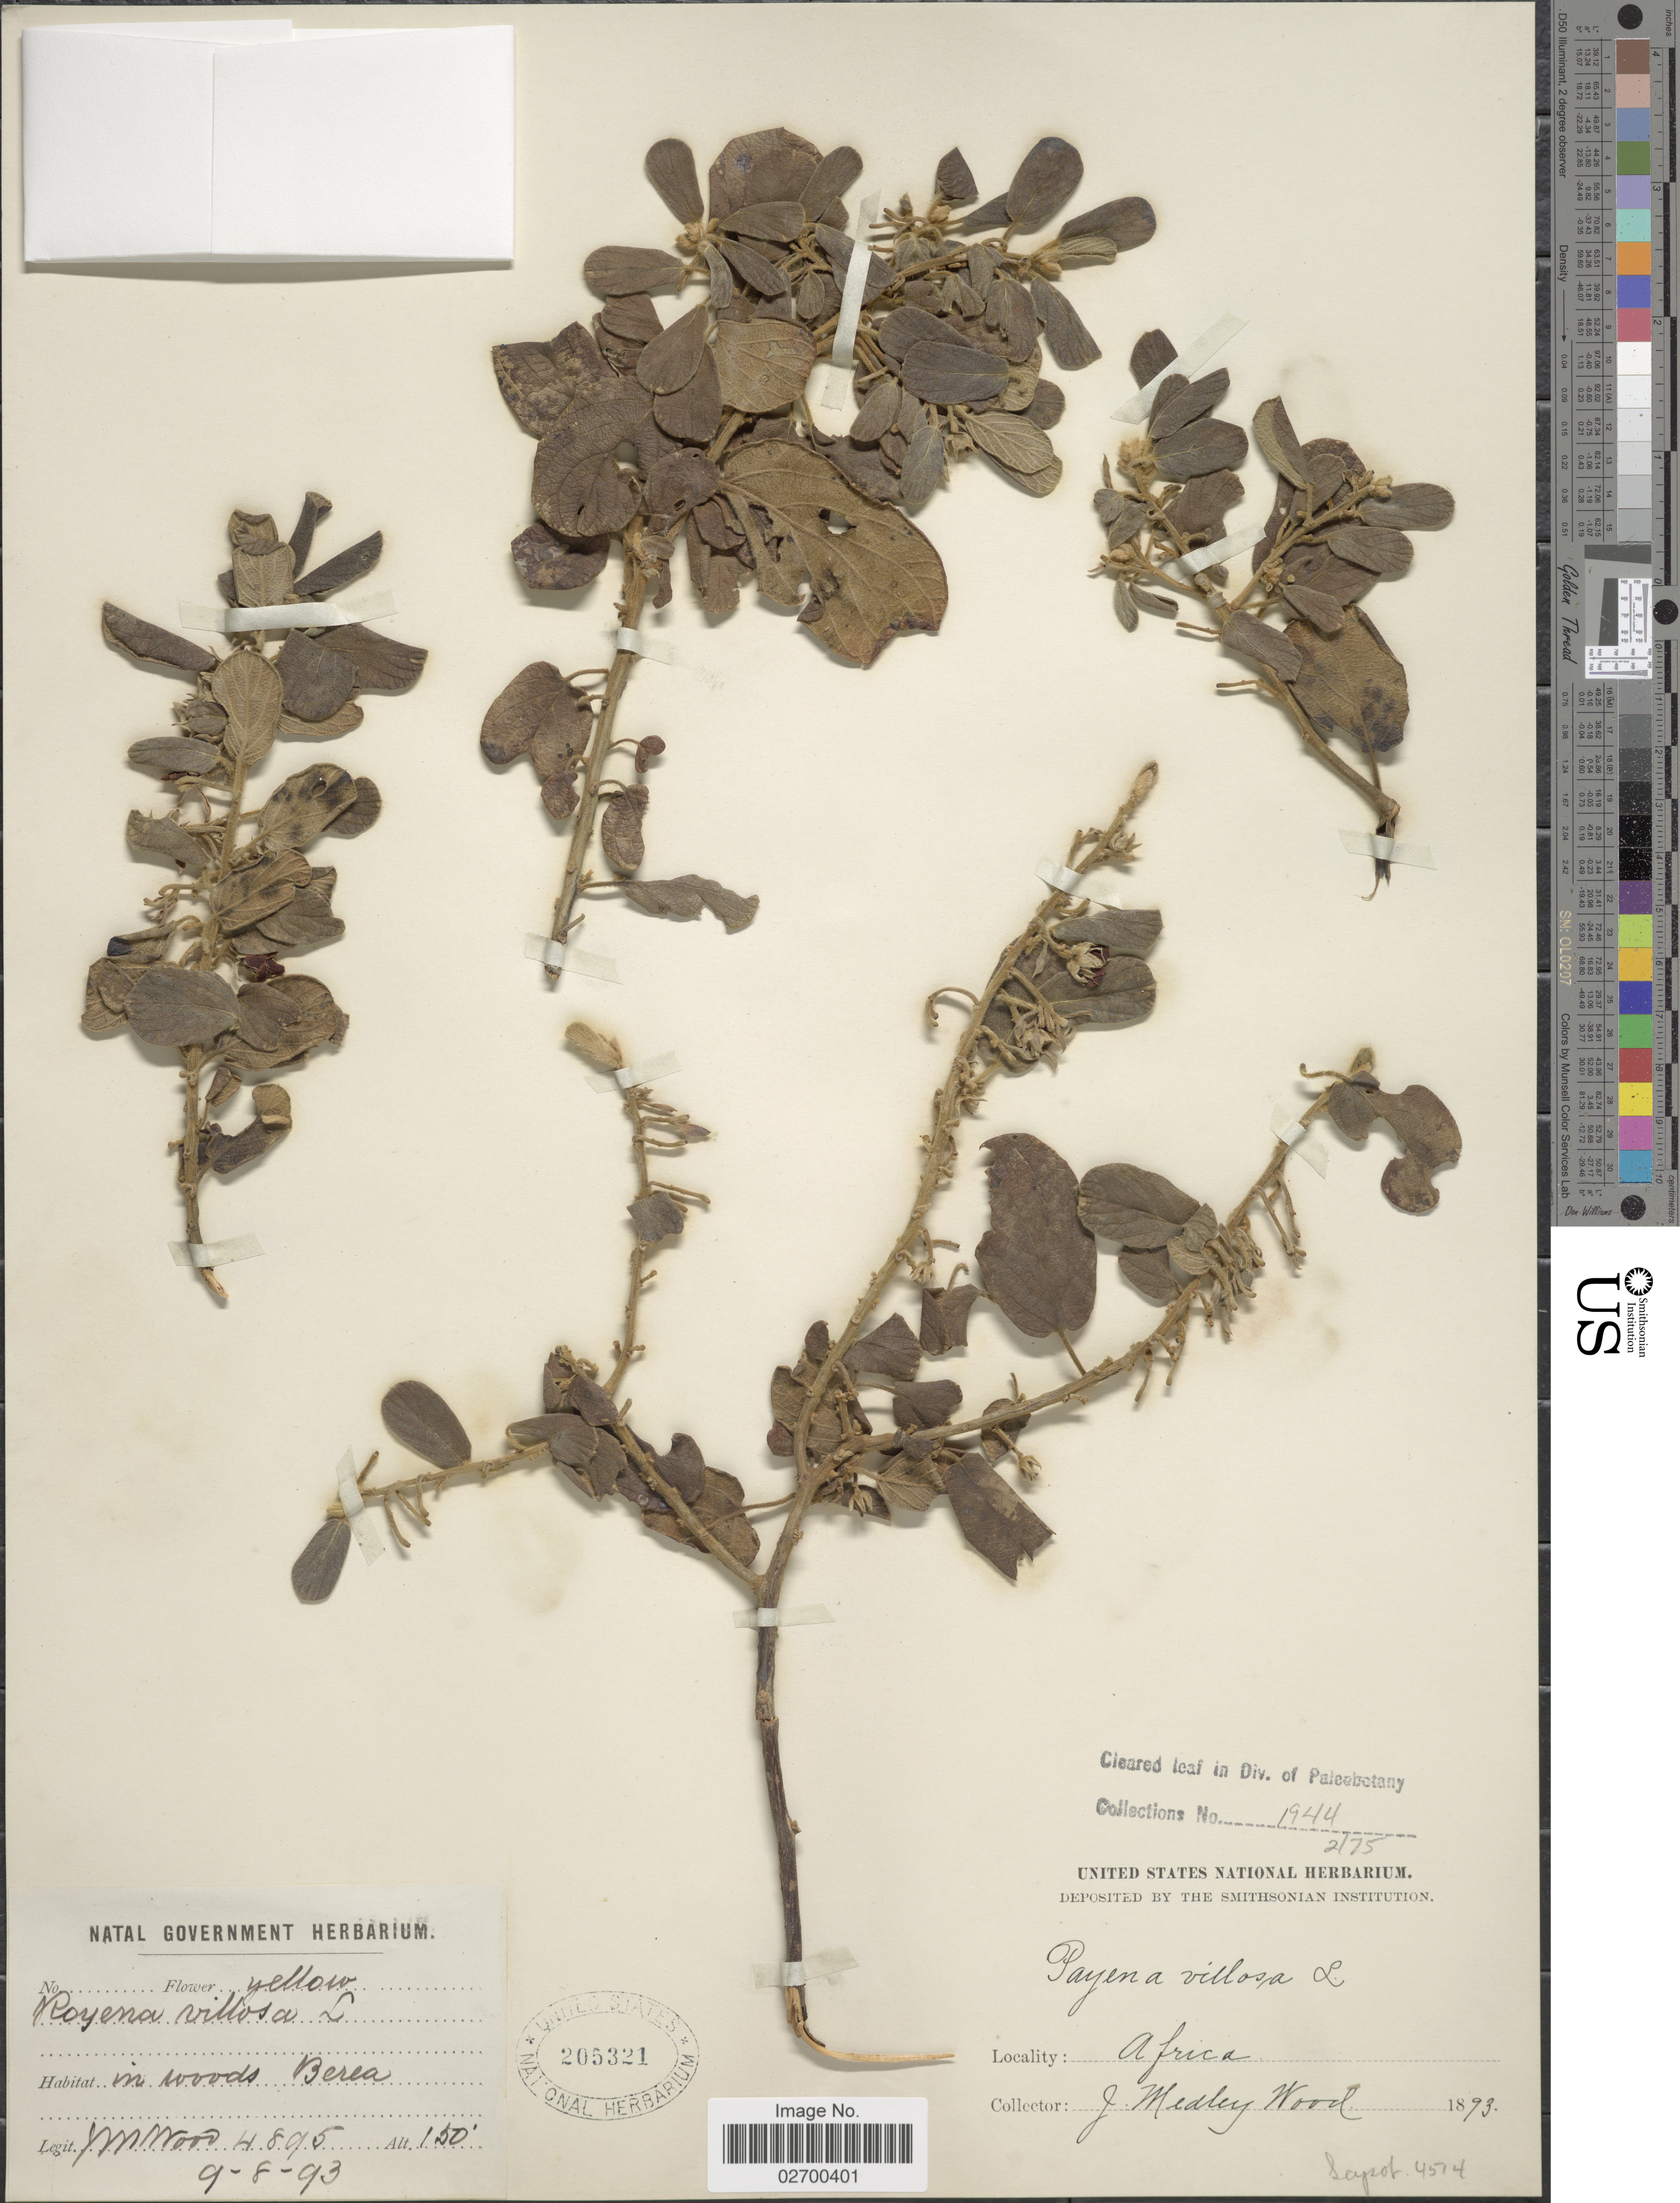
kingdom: Plantae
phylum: Tracheophyta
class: Magnoliopsida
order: Ericales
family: Ebenaceae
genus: Diospyros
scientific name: Diospyros villosa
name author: (L.) De Winter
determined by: Strong, Mark T., (BOT), Smithsonian Institution - National Museum of Natural History (UNITED STATES)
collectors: J. Medley Wood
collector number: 4895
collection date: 1893-08-09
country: South Africa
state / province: KwaZulu-Natal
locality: In woods Berea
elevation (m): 46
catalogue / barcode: US 205321